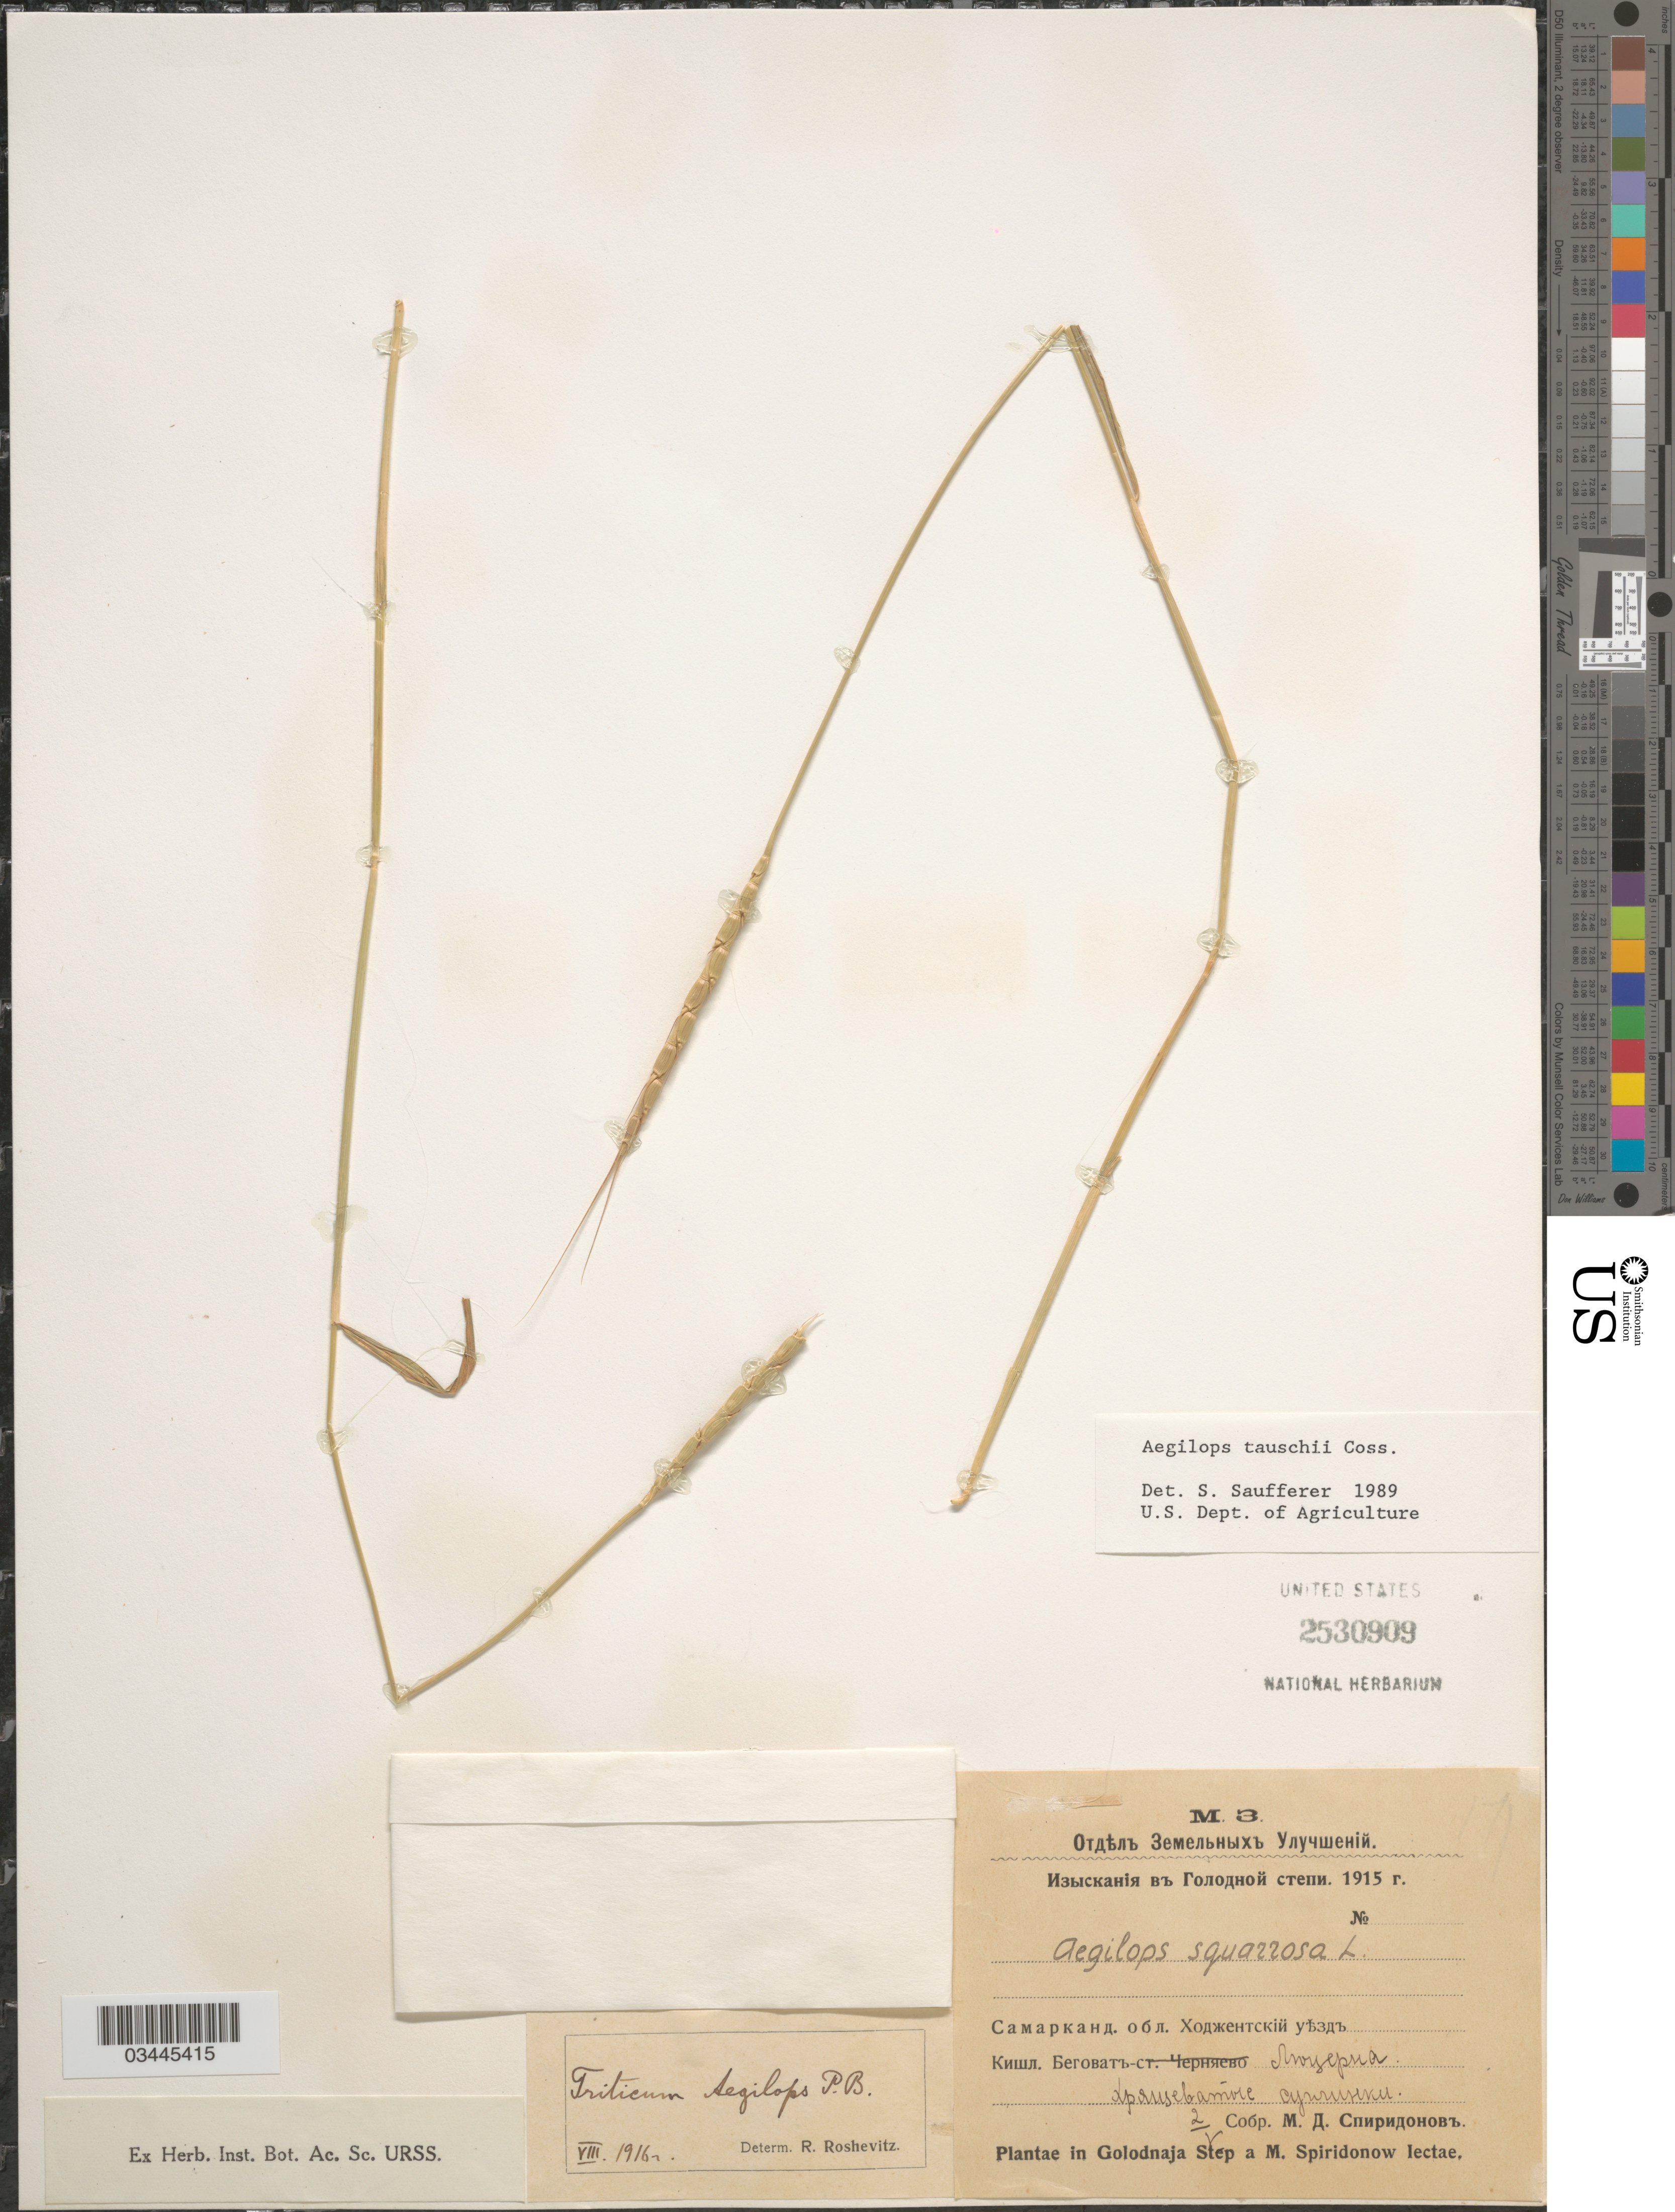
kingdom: Plantae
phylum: Tracheophyta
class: Liliopsida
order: Poales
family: Poaceae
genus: Aegilops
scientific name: Aegilops tauschii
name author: Coss.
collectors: M. Spiridonow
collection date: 1915-05-02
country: Uzbekistan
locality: In Golodnaja Step. Begovat.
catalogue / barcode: US 2530909